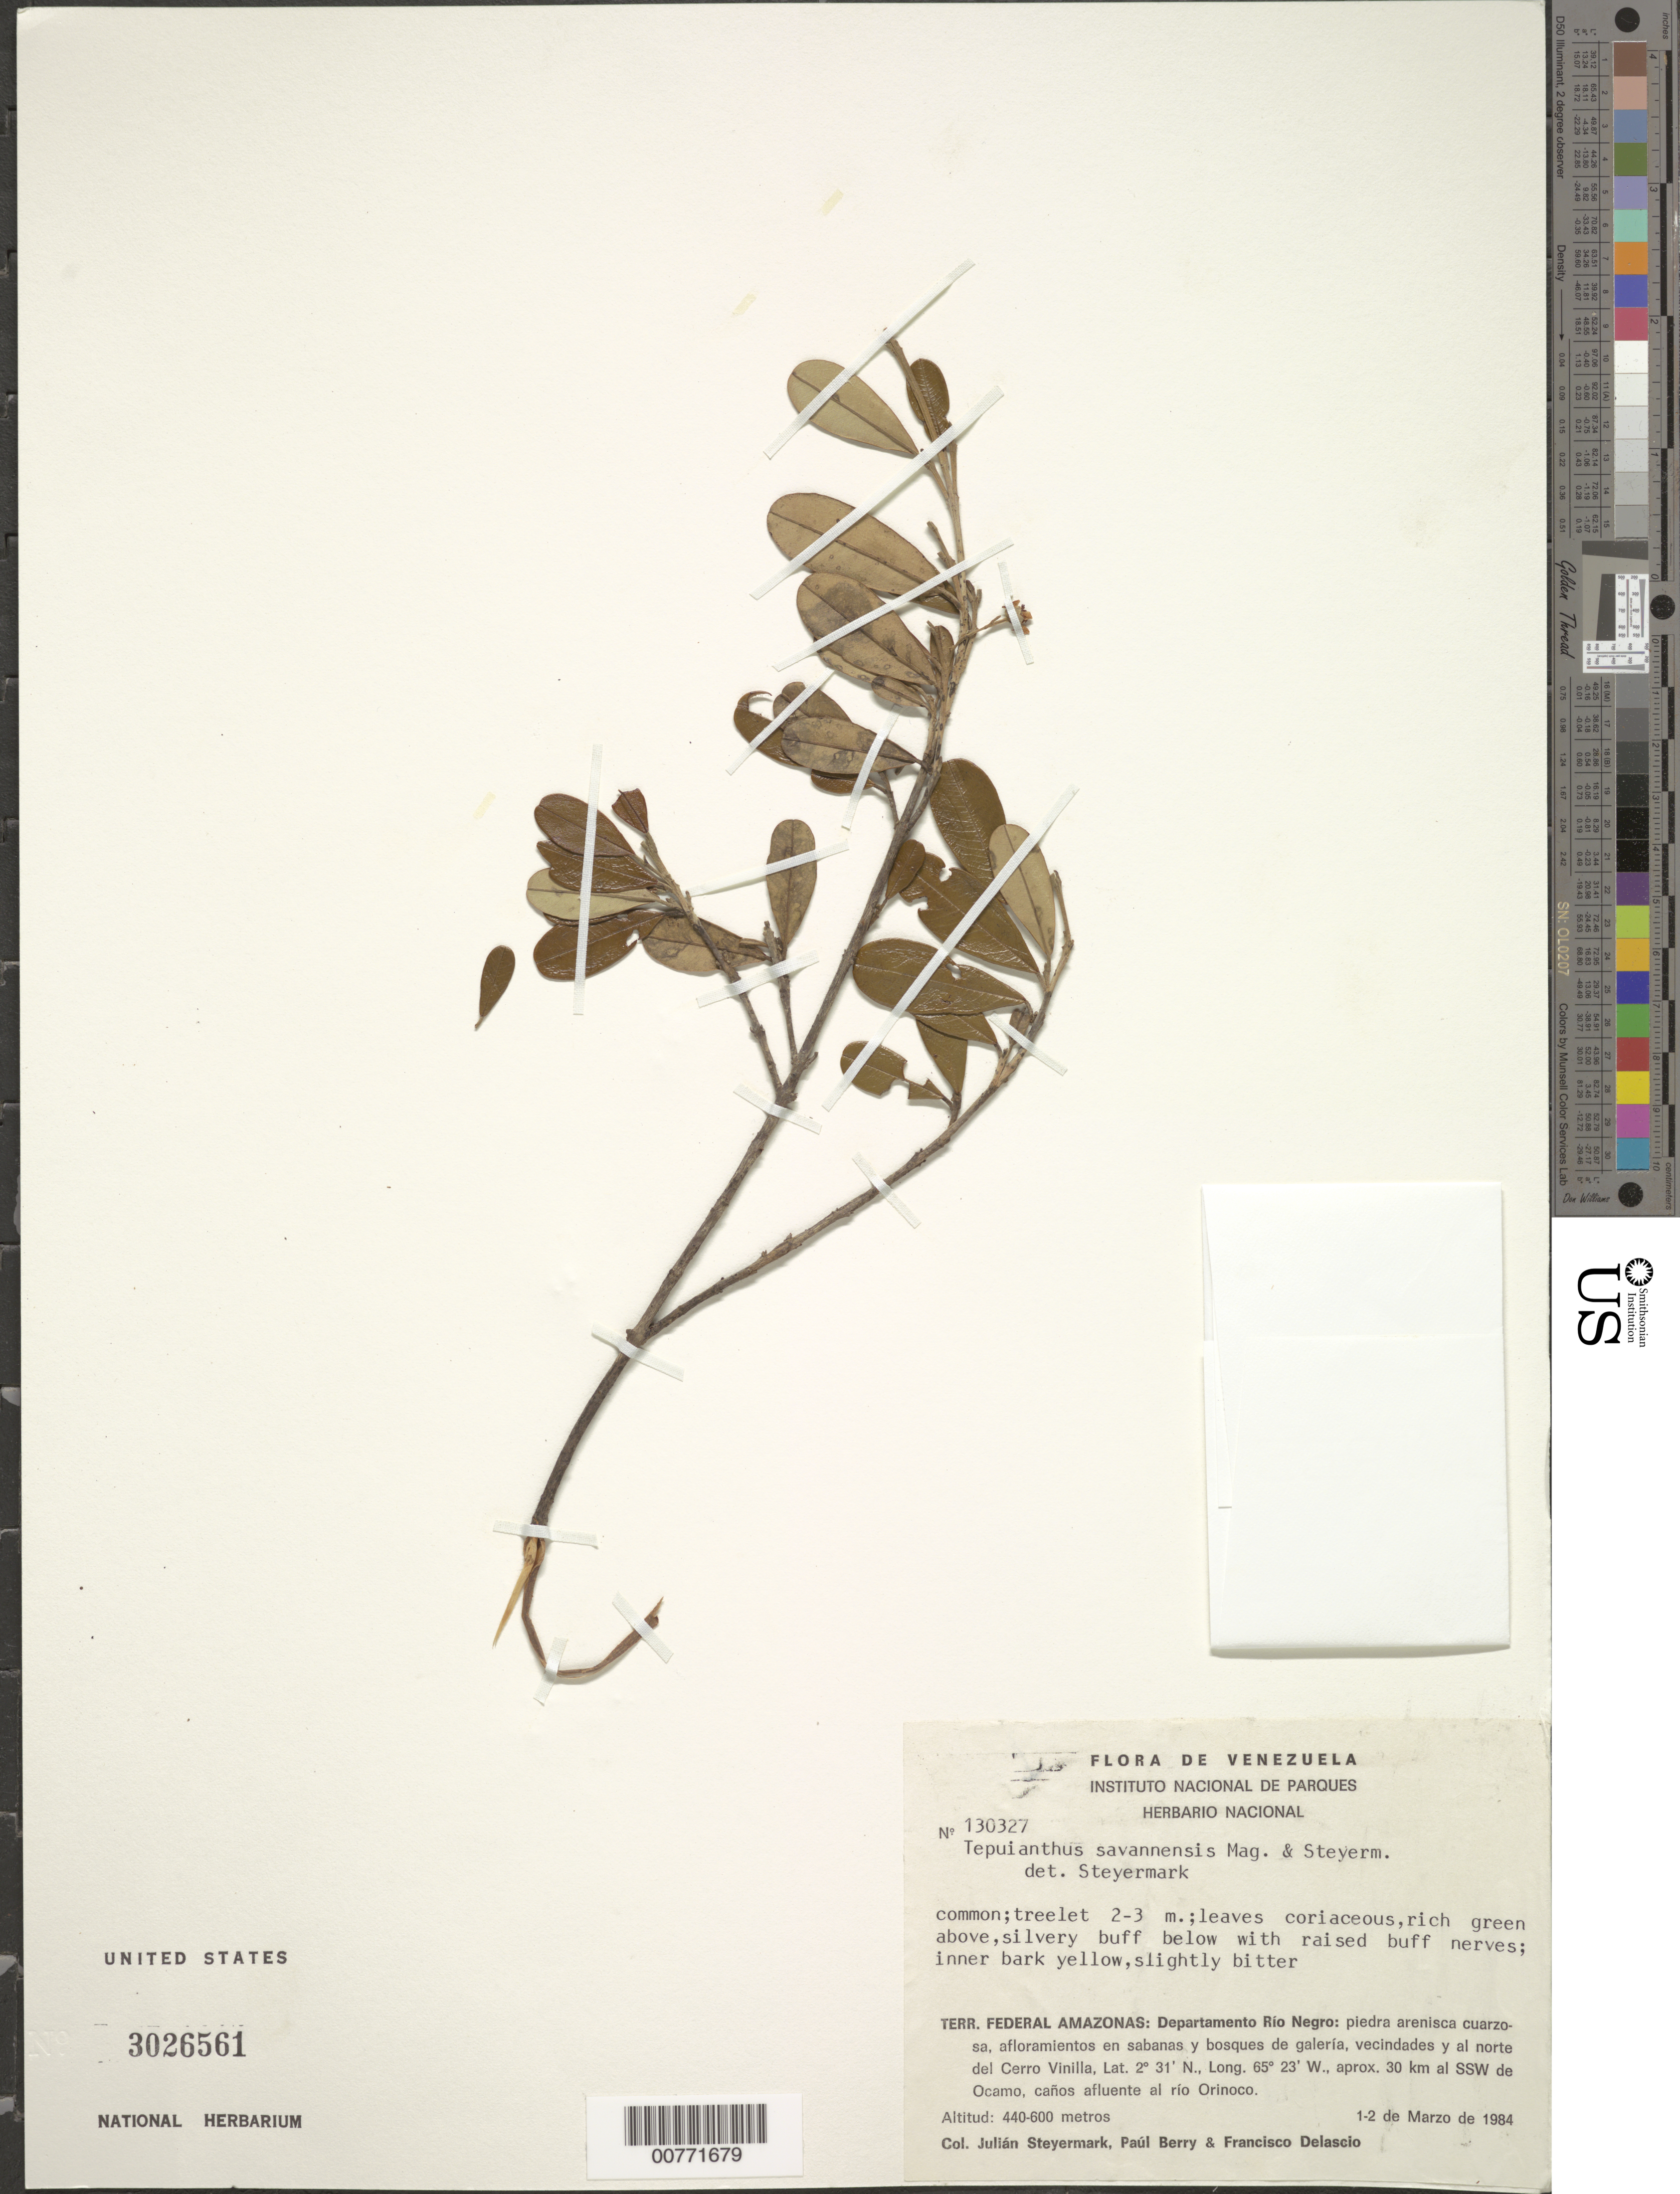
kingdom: Plantae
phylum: Tracheophyta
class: Magnoliopsida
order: Malvales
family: Thymelaeaceae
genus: Tepuianthus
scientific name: Tepuianthus savannensis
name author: Maguire & Steyerm.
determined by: Steyermark, Julian A., (VEN)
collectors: J. Steyermark, P. Berry & F. Delascio C.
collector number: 130327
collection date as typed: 1-Mar-84 to 2-Mar-84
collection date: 1984-03-01/1984-03-02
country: Venezuela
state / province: Amazonas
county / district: Río Negro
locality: Cerro Vinilla, vec. y al norte, aprox 30 km al SSW de Ocamo, Caños afluente al río Orinoco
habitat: Piedra arensica cuarzosa, afloramientos en sabana y bosques de galeria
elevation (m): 440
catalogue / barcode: US 3026561